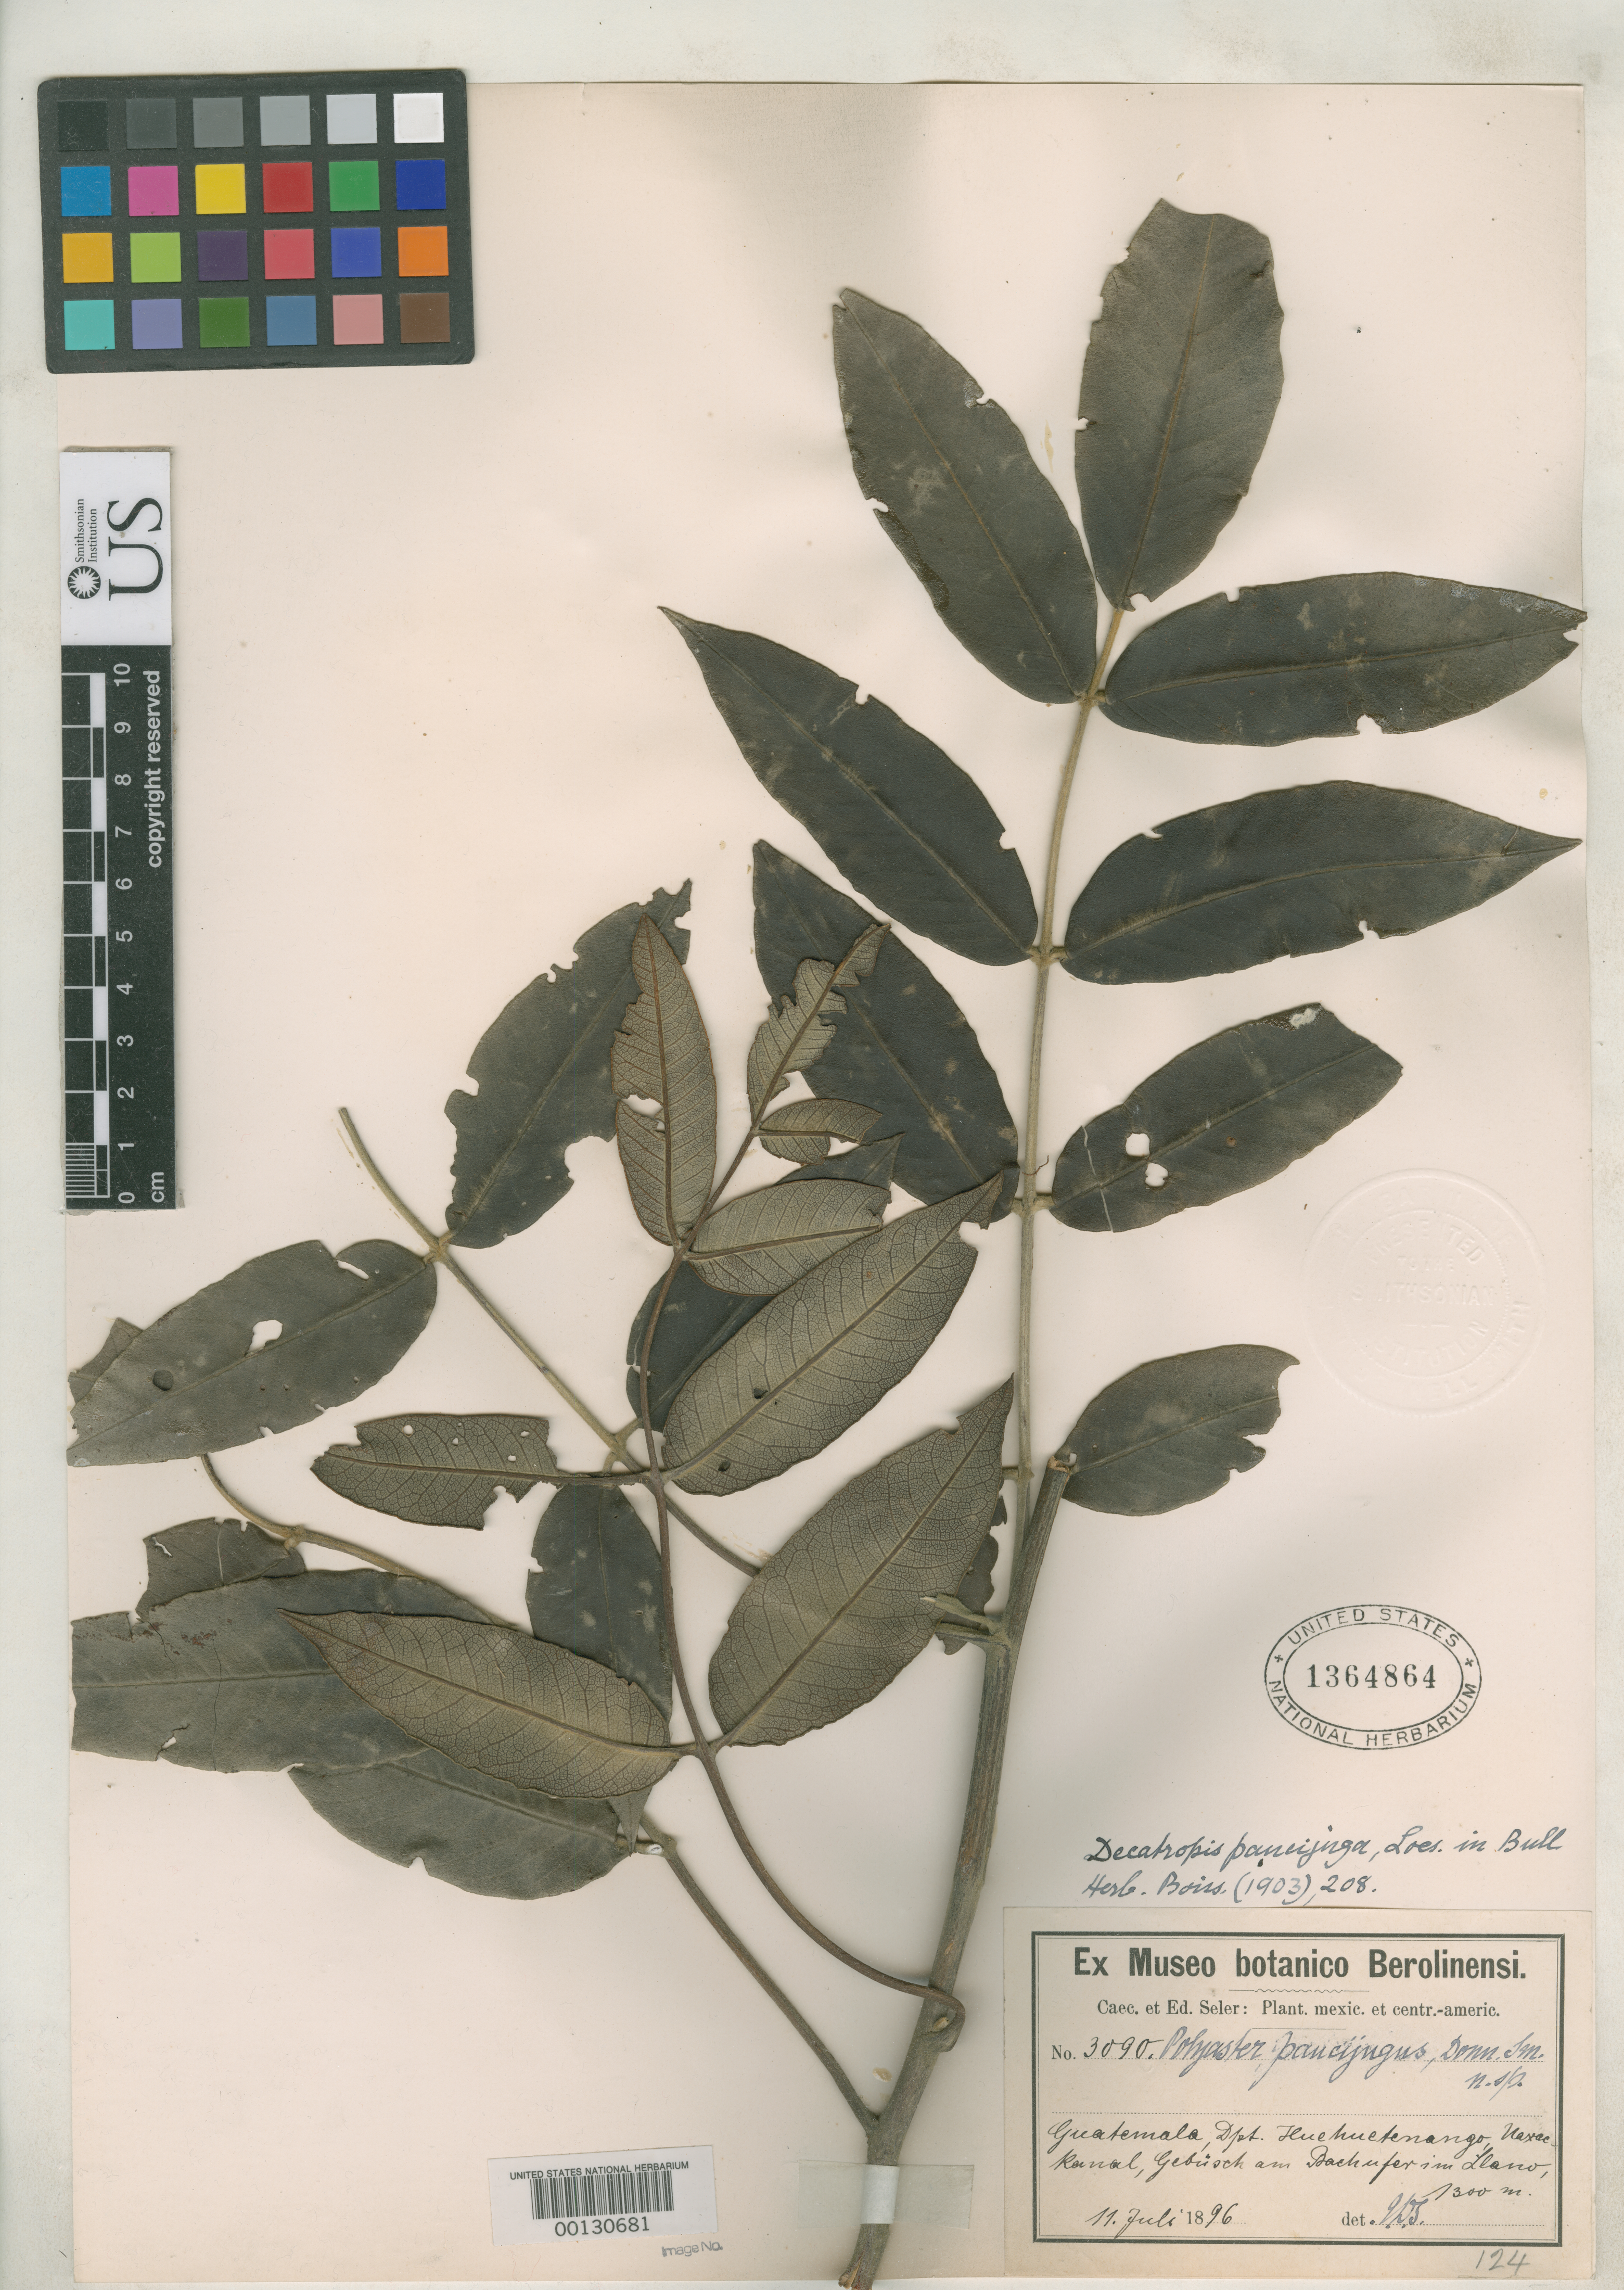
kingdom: Plantae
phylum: Tracheophyta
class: Magnoliopsida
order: Sapindales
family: Rutaceae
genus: Polyaster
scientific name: Polyaster paucijugus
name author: Donn. Sm.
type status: Type Collection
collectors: E. Seler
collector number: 3090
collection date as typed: Jul 1896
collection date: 1896-07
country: Guatemala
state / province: Huehuetenango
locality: Maxao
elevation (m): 1300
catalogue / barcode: US 1364864